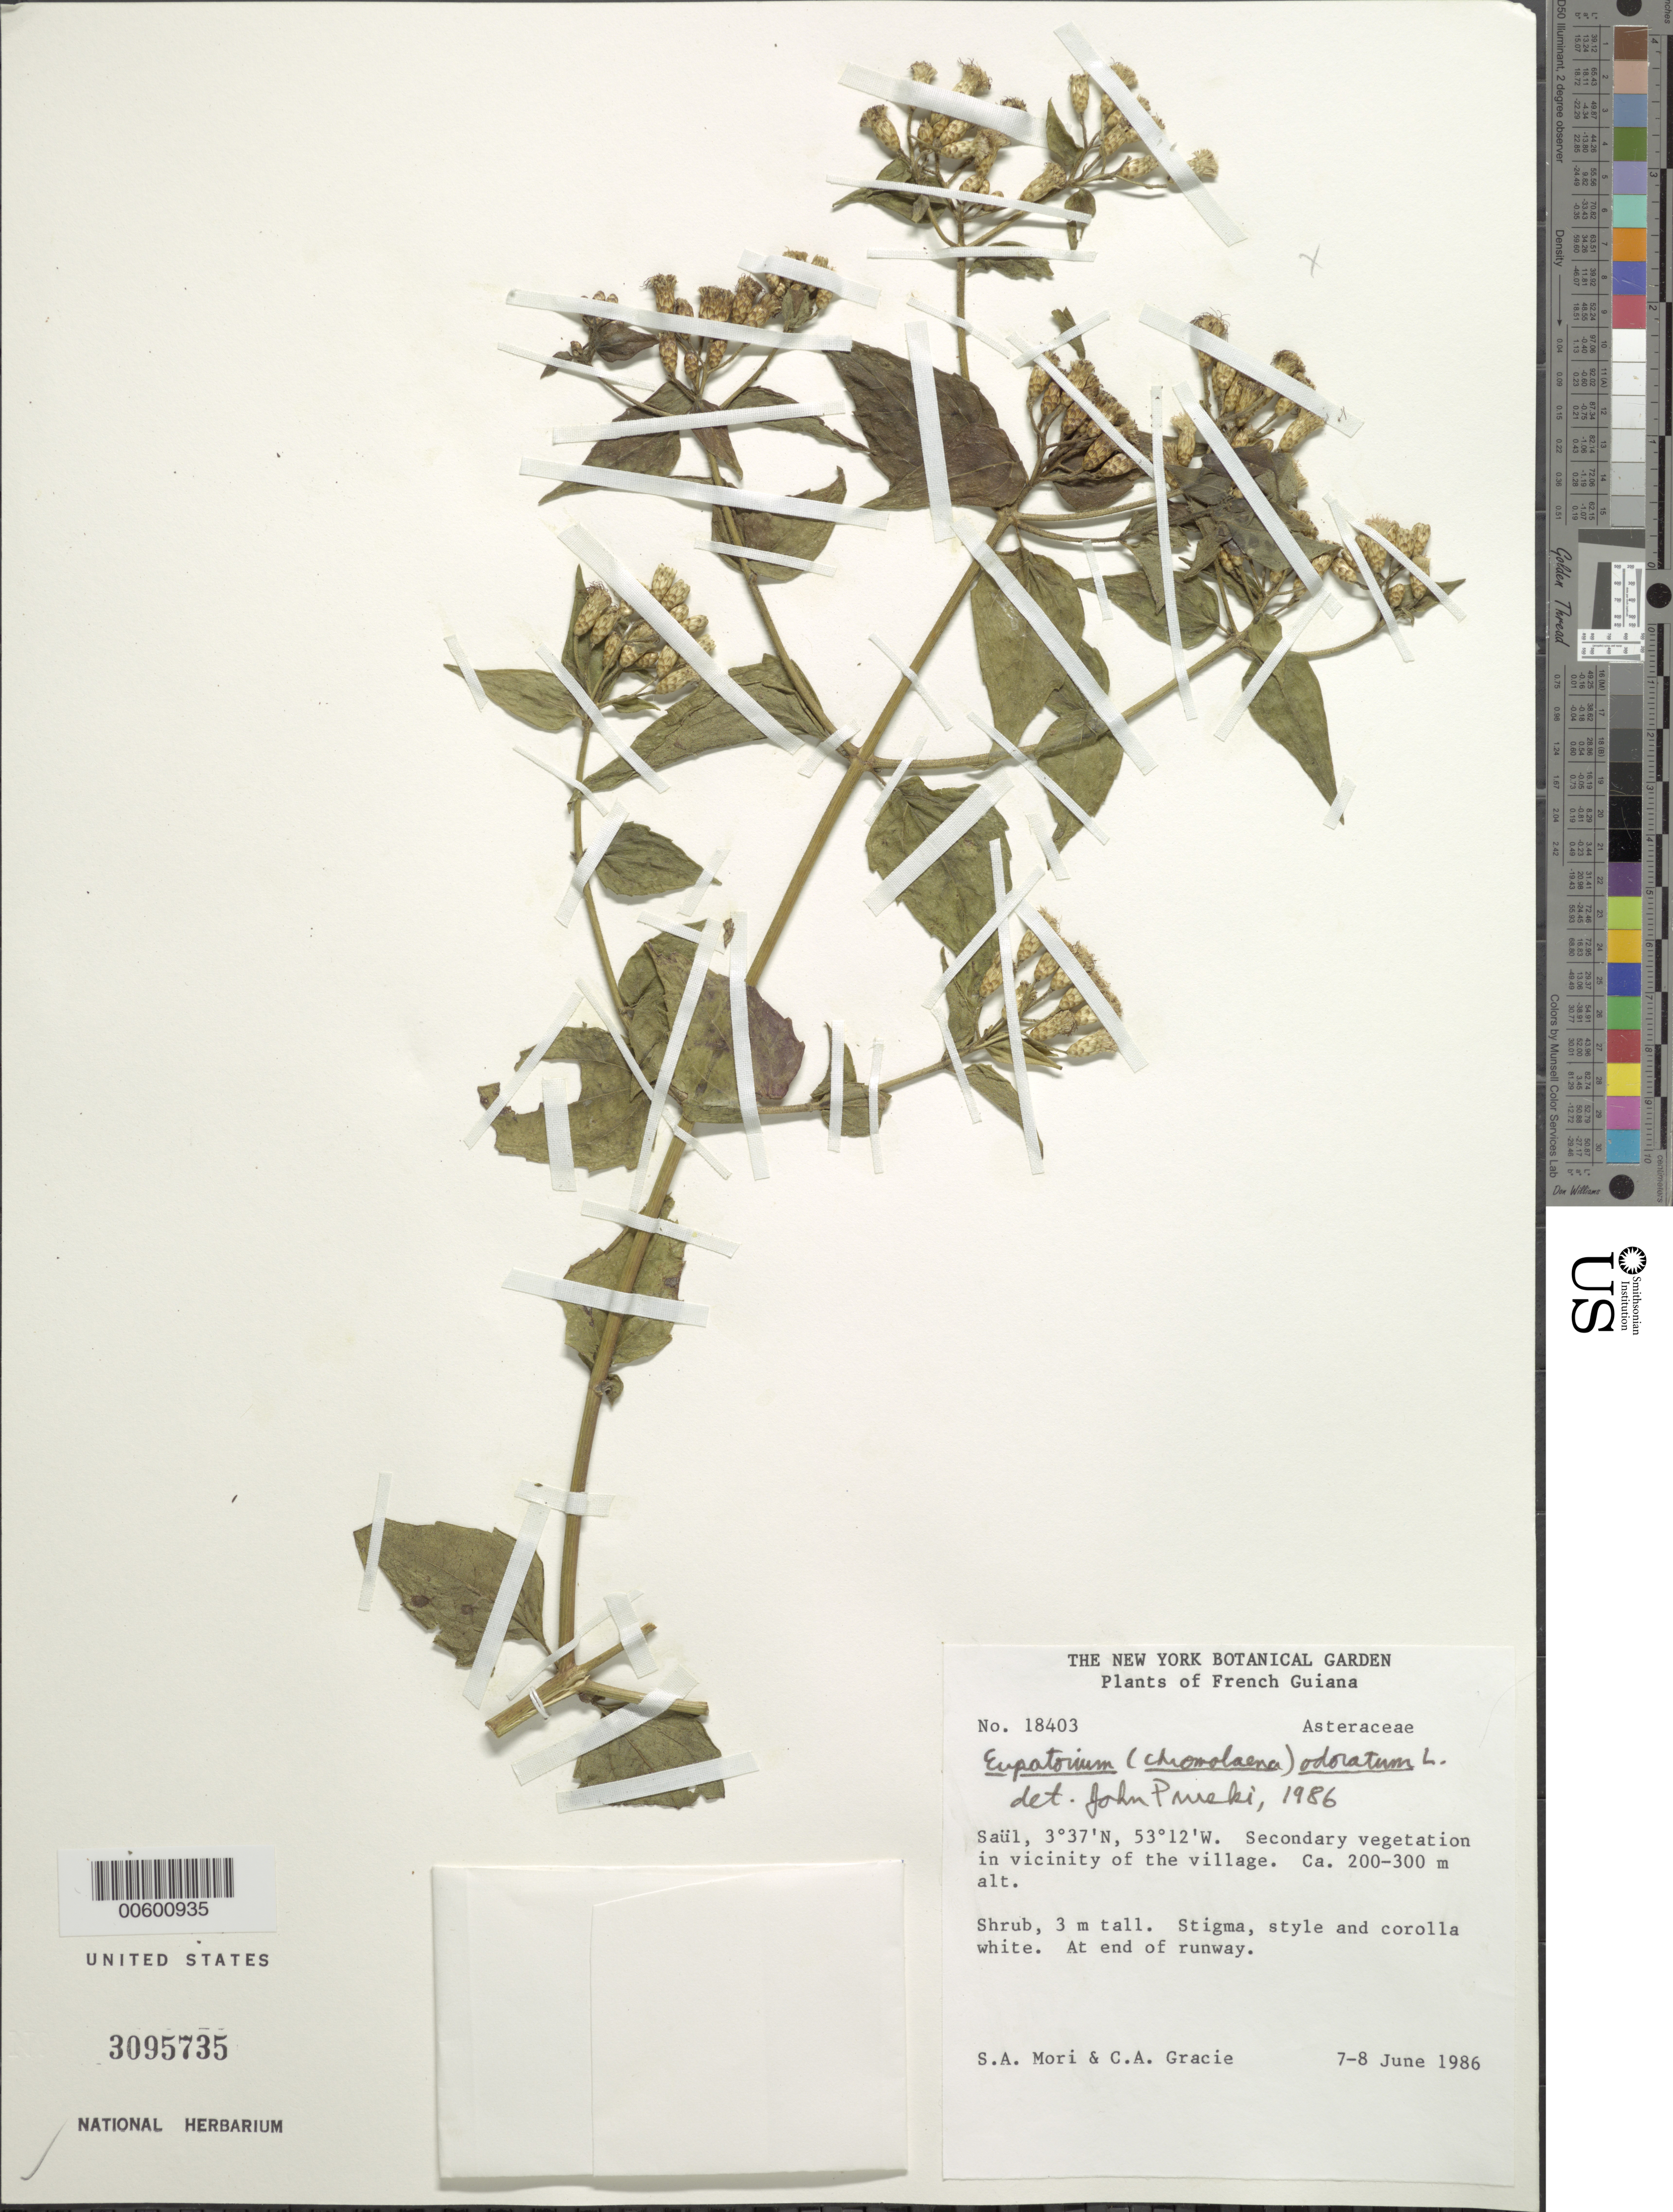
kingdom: Plantae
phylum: Tracheophyta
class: Magnoliopsida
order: Asterales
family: Asteraceae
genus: Chromolaena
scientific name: Chromolaena odorata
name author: (L.) R.M. King & H. Rob.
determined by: Pruski, J. F.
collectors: S. Mori & C. A. Gracie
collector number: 18403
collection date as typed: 7-Jun-86 to 8-Jun-86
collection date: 1986-06-07/1986-06-08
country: French Guiana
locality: Saül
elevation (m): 200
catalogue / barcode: US 3095735